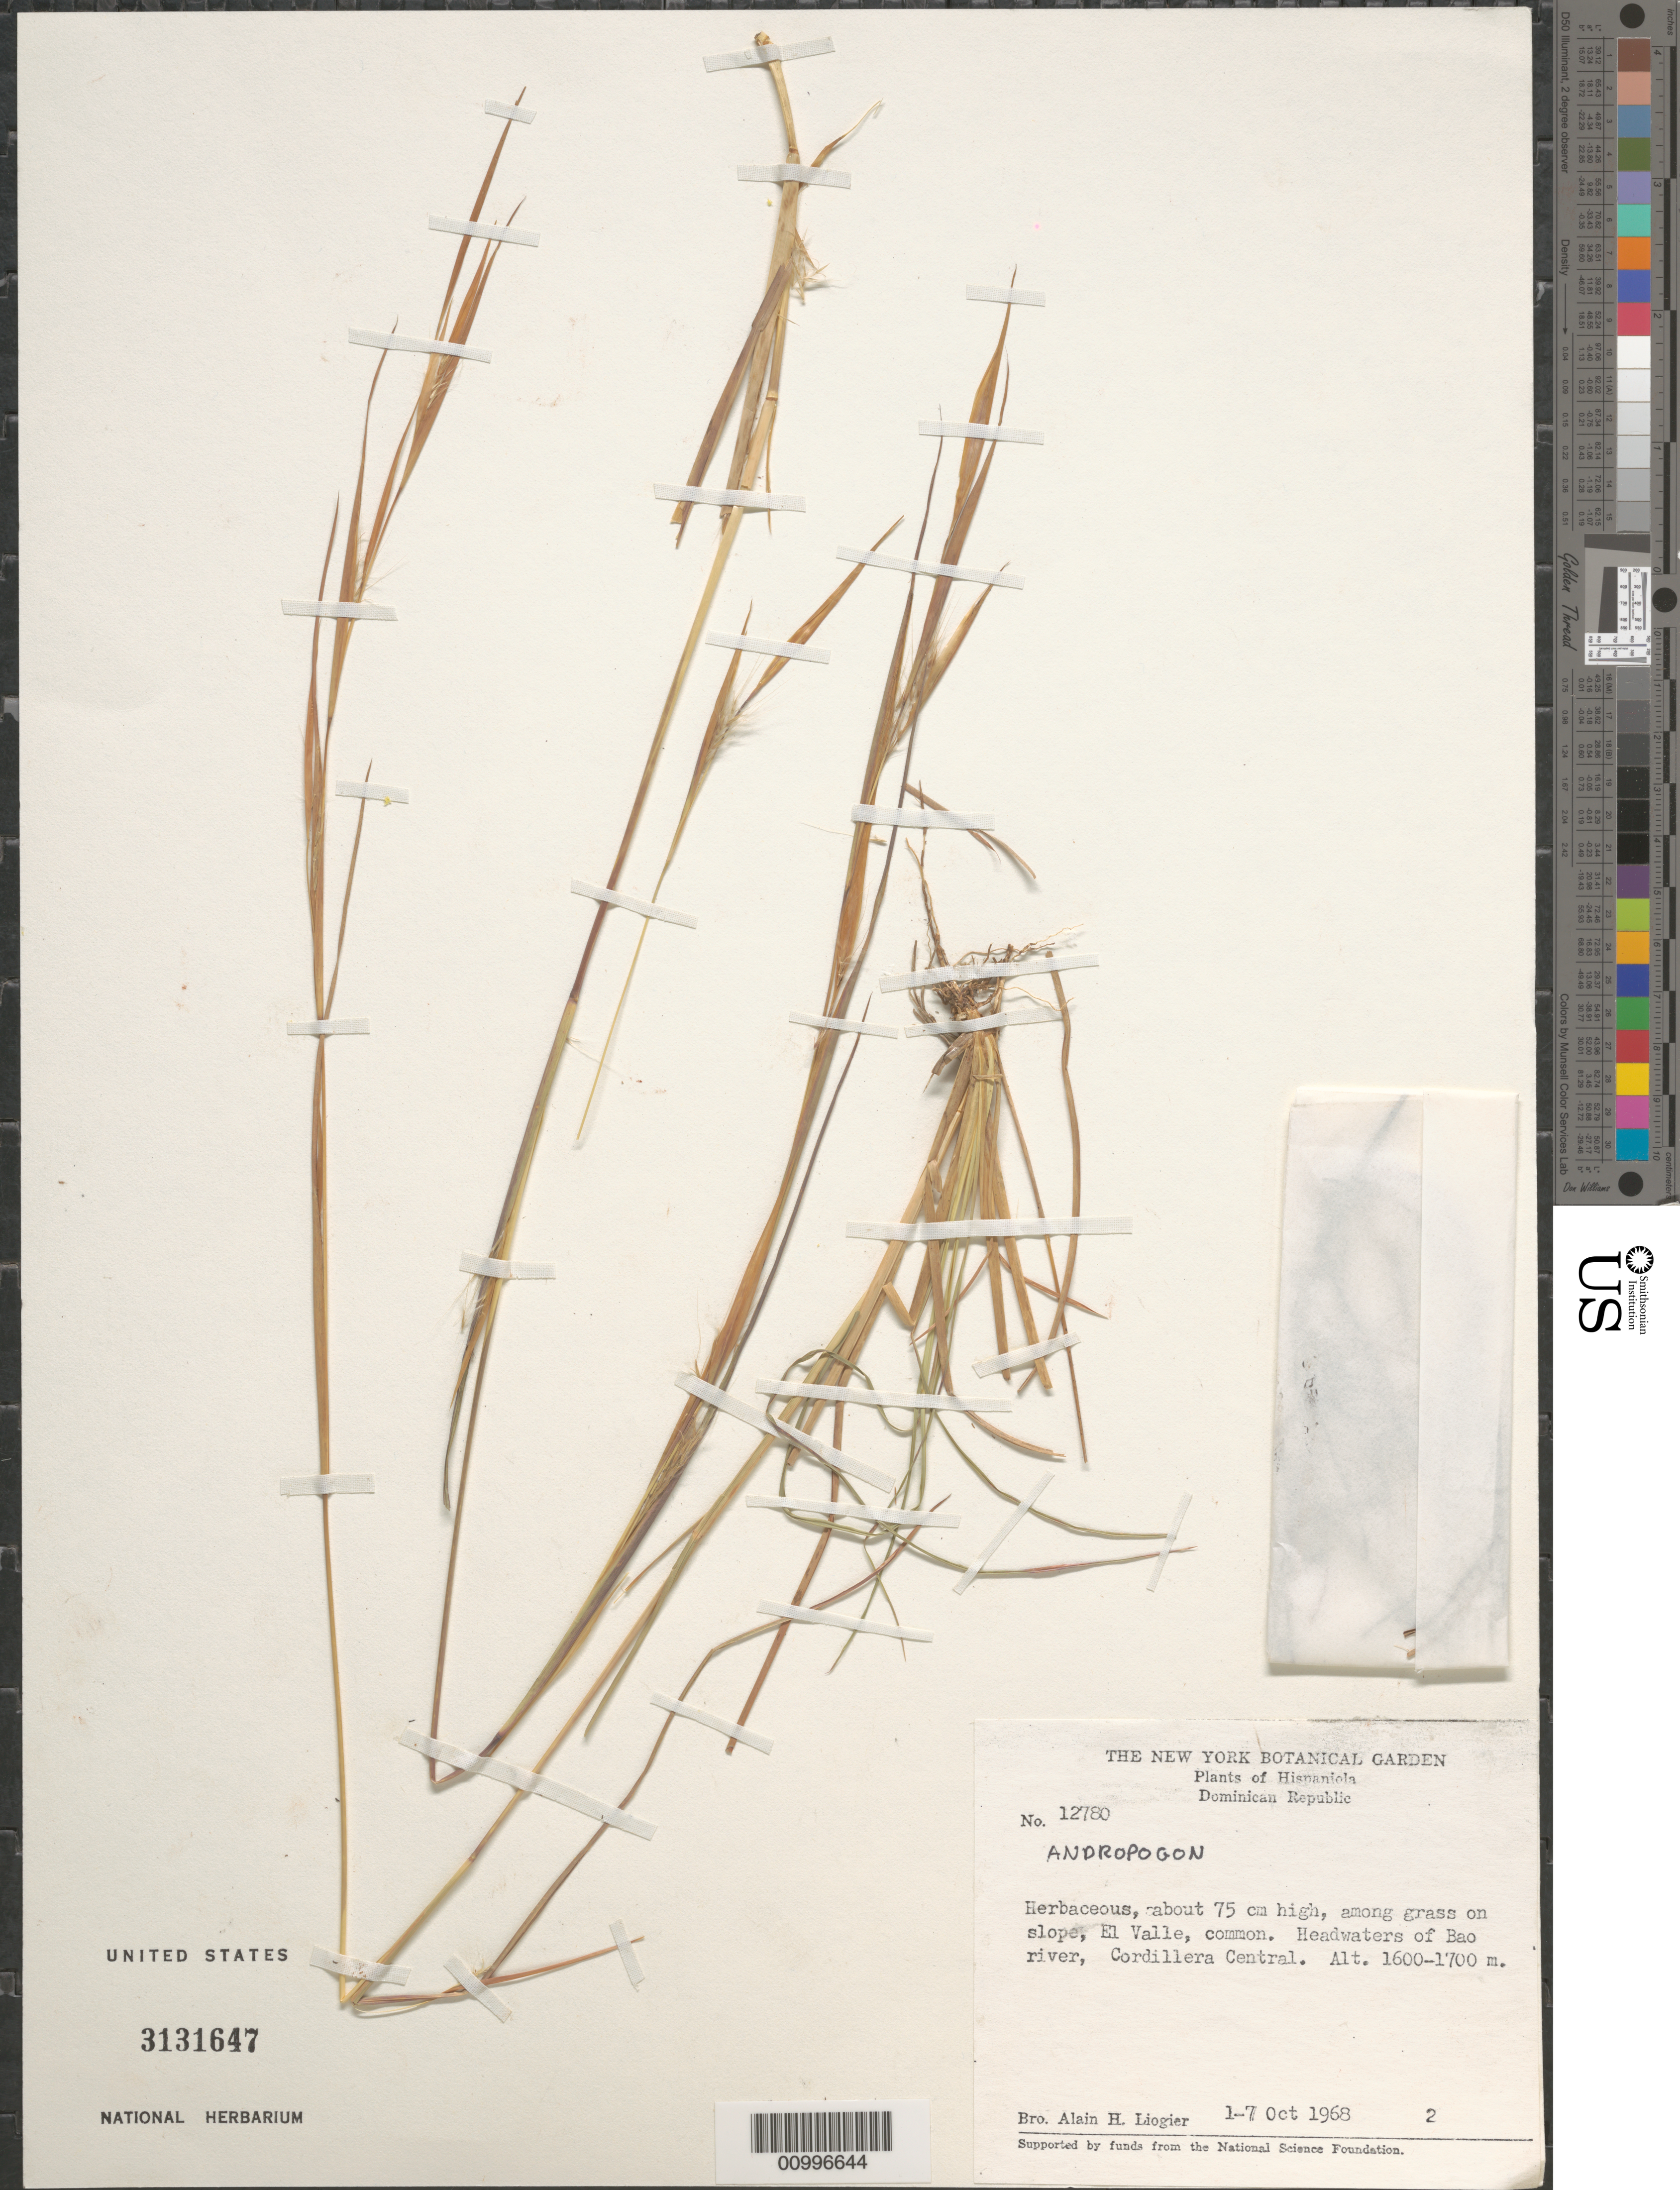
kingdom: Plantae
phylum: Tracheophyta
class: Liliopsida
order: Poales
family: Poaceae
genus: Andropogon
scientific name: Andropogon sp.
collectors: A. H. Liogier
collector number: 12780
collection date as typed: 01 Oct 1968 to 07 Oct 1968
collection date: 1968-10-01/1968-10-07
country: Dominican Republic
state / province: El Seibo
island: Hispaniola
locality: Cordillera Central, El Valle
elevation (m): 1600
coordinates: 0 N, 0 E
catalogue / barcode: US 3131647